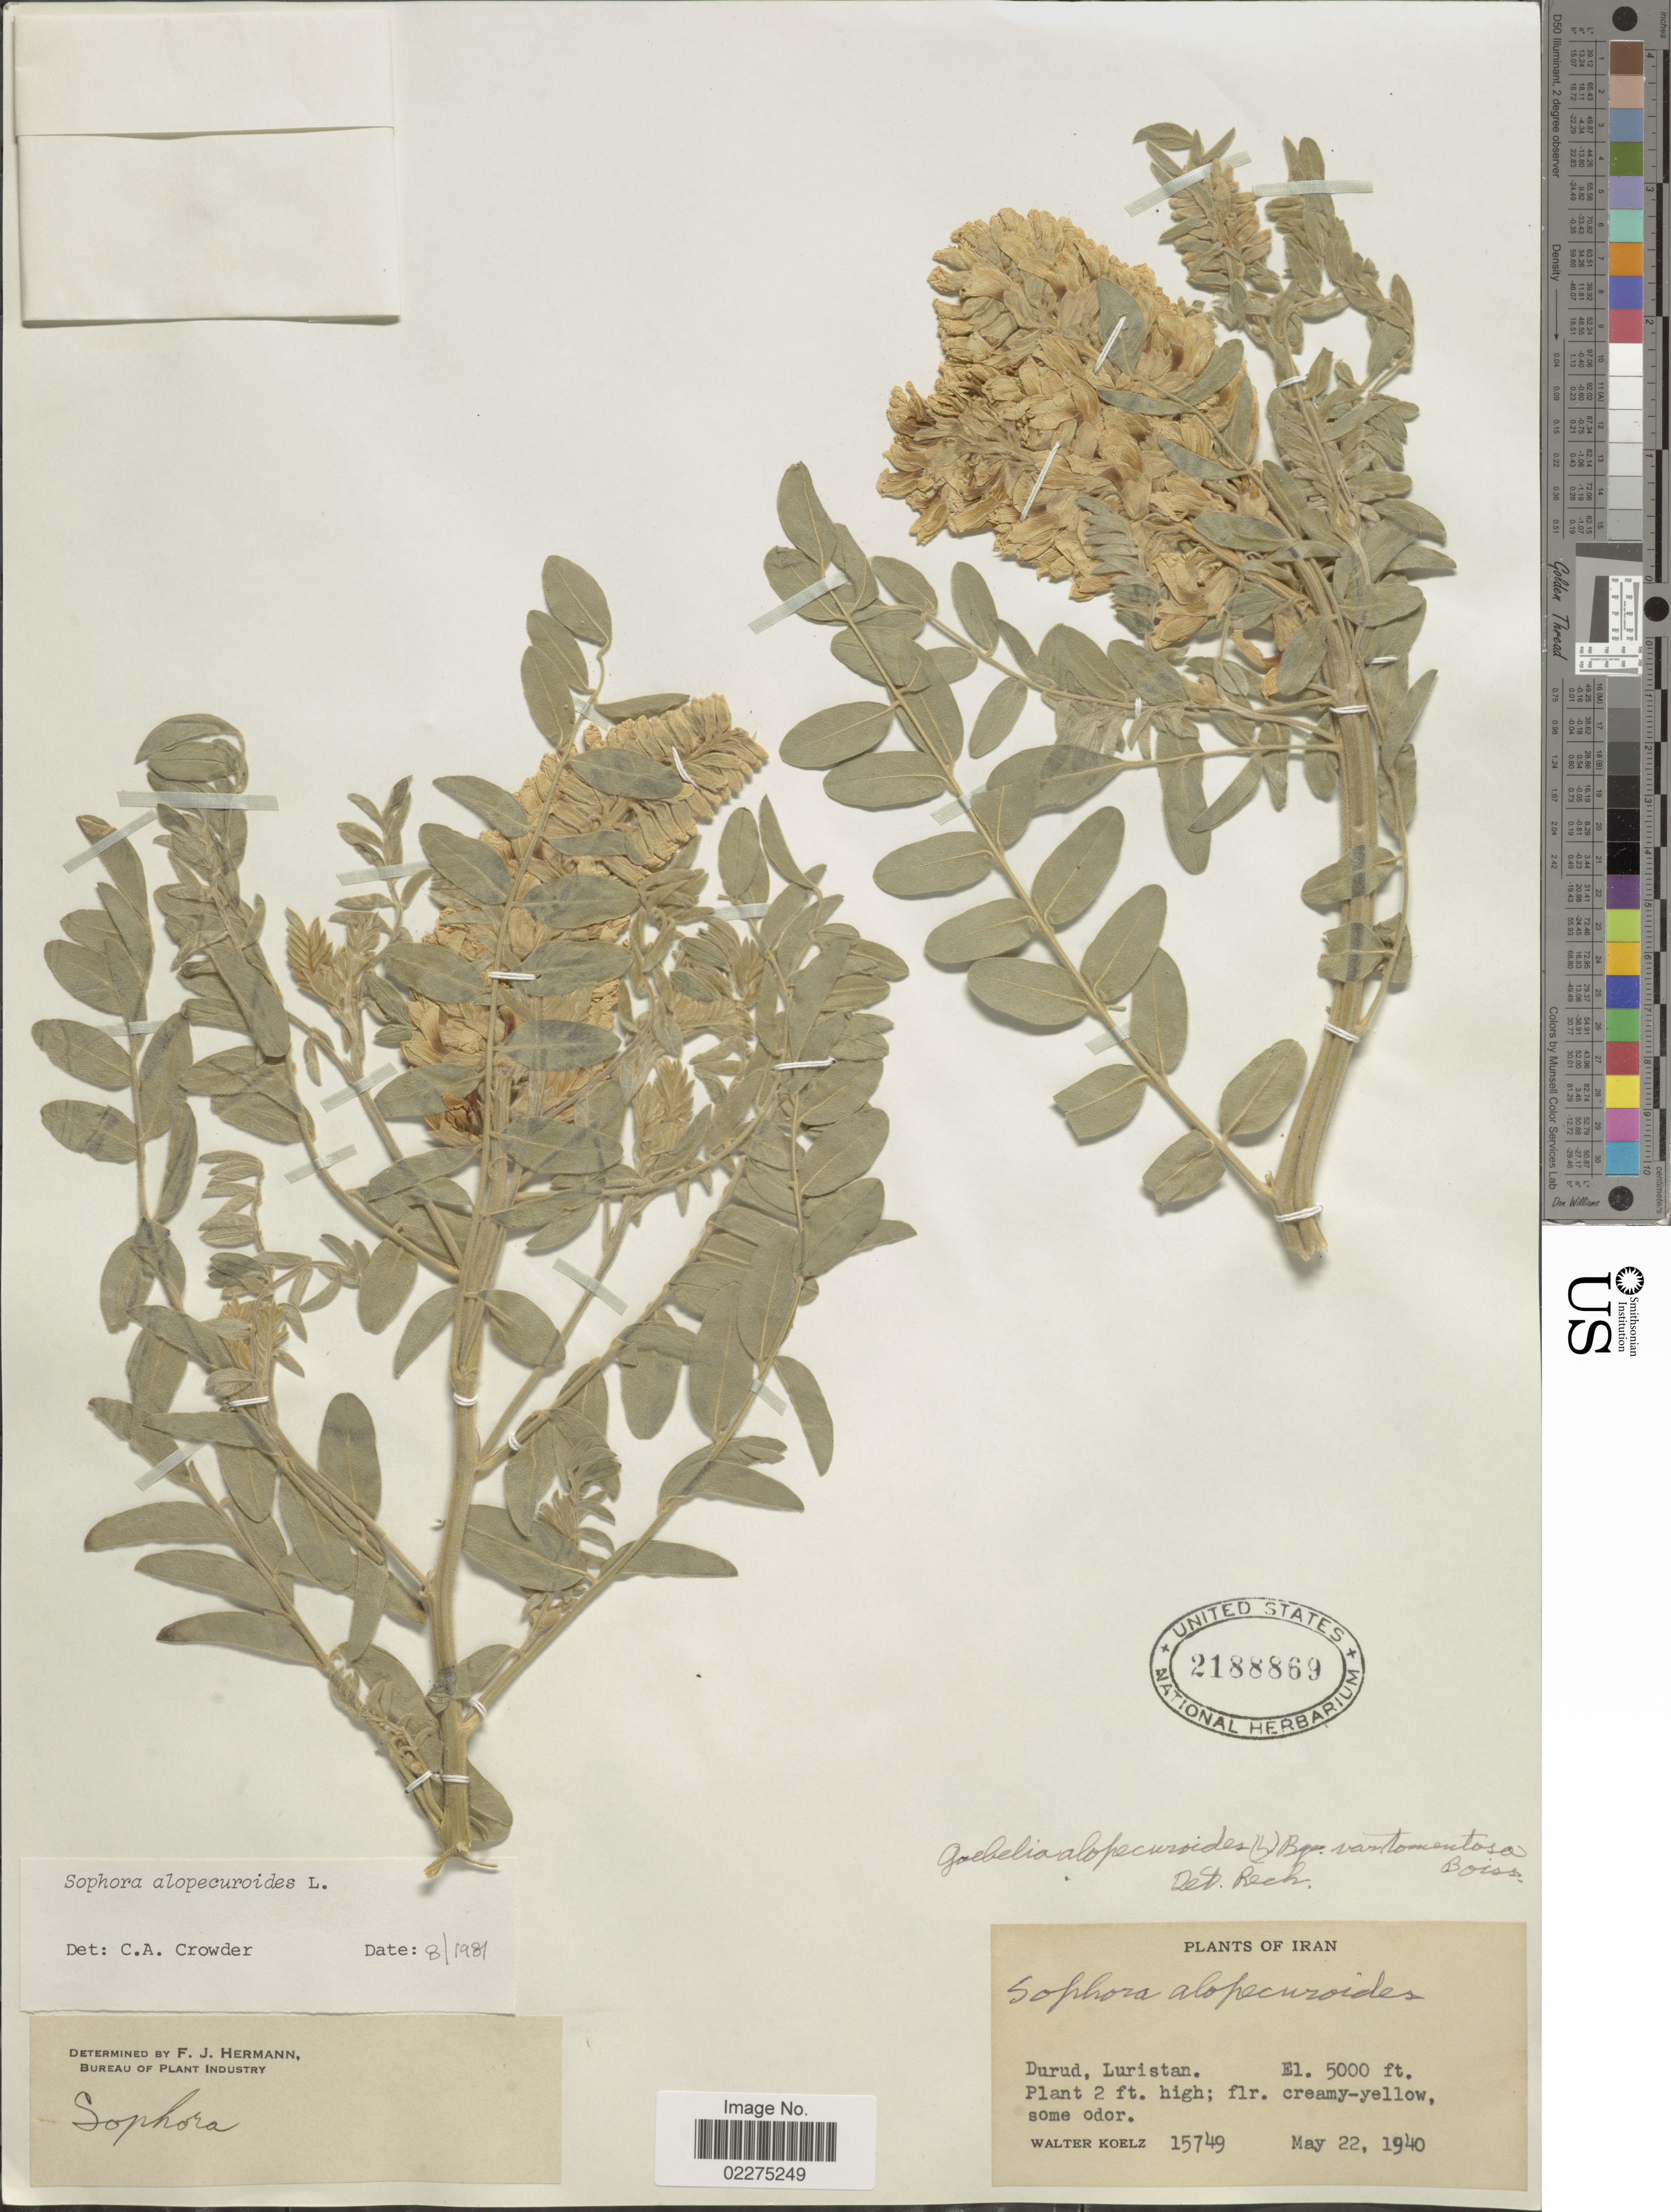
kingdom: Plantae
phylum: Tracheophyta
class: Magnoliopsida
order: Fabales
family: Fabaceae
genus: Sophora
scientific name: Sophora alopecuroides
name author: L.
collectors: W. N. Koelz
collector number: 15749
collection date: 1940-05-22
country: Iran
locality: Durud, Luristan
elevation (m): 1524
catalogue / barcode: US 2188869